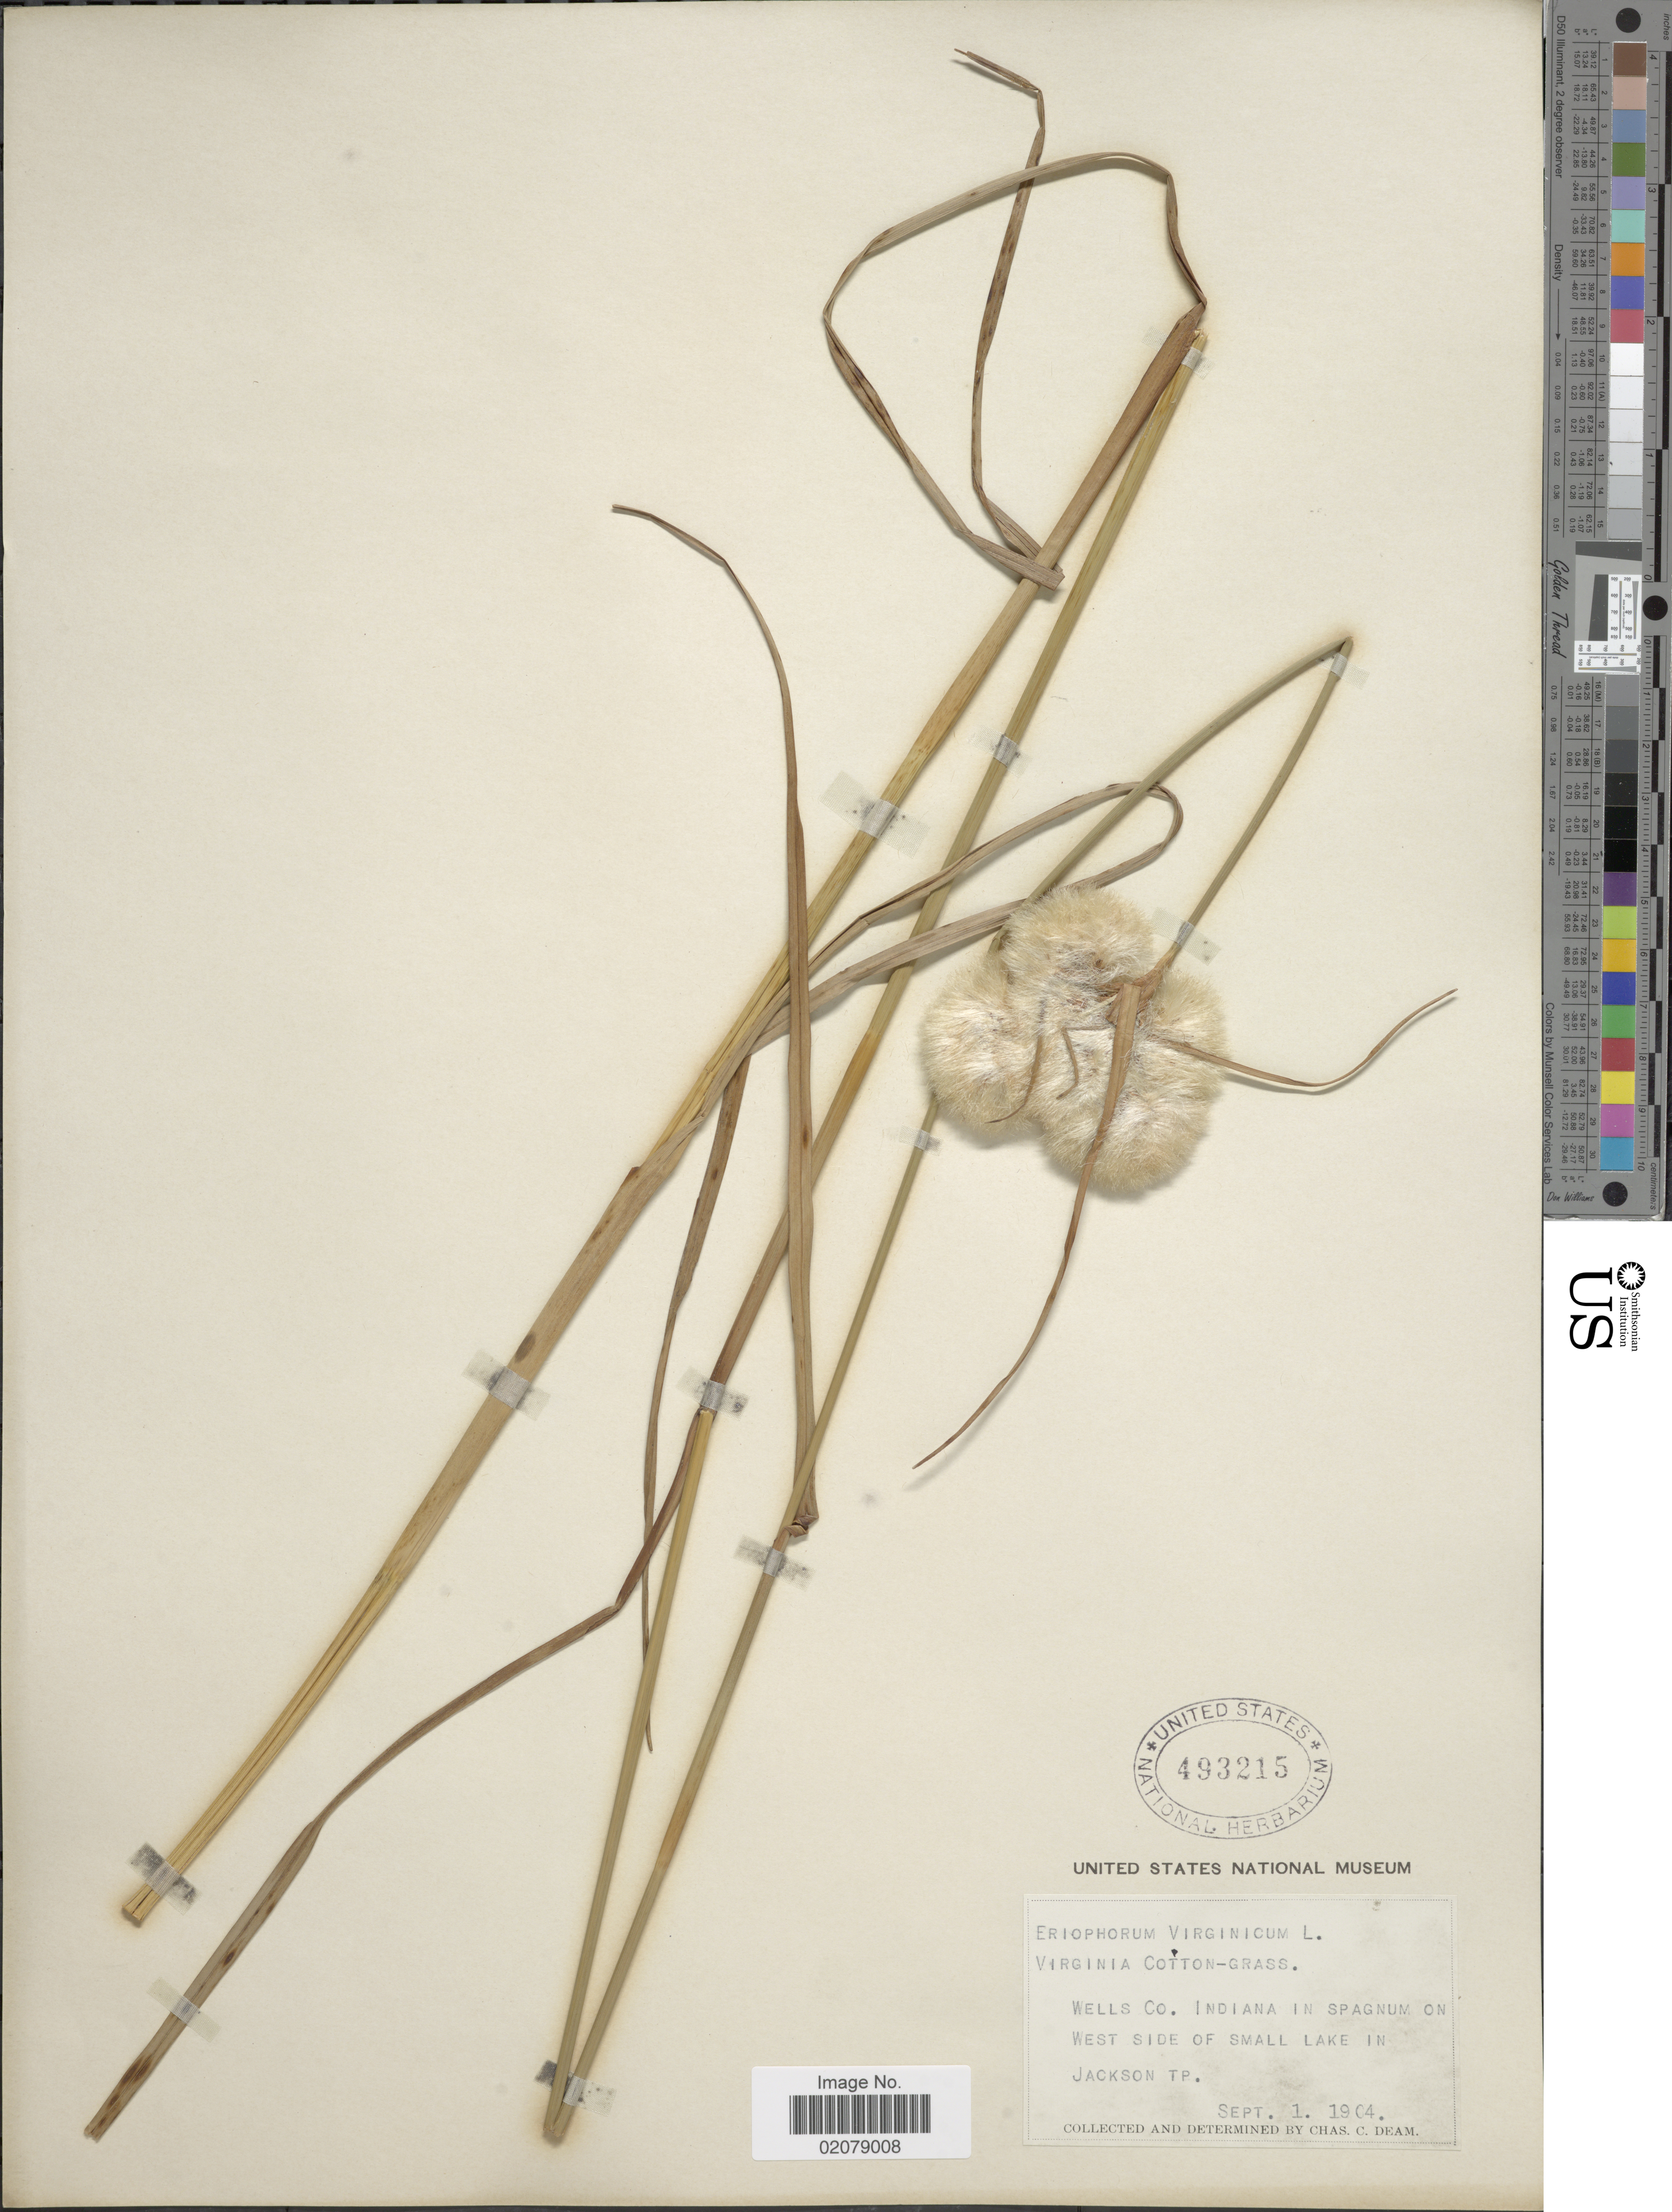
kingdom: Plantae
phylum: Tracheophyta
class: Liliopsida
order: Poales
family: Cyperaceae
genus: Eriophorum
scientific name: Eriophorum virginicum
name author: L.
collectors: C. C. Deam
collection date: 1904-09-01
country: United States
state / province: Indiana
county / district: Wells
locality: Wells Co., Indiana in spagnum on west side of Small Lake in Jackson Tp.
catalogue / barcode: US 493215